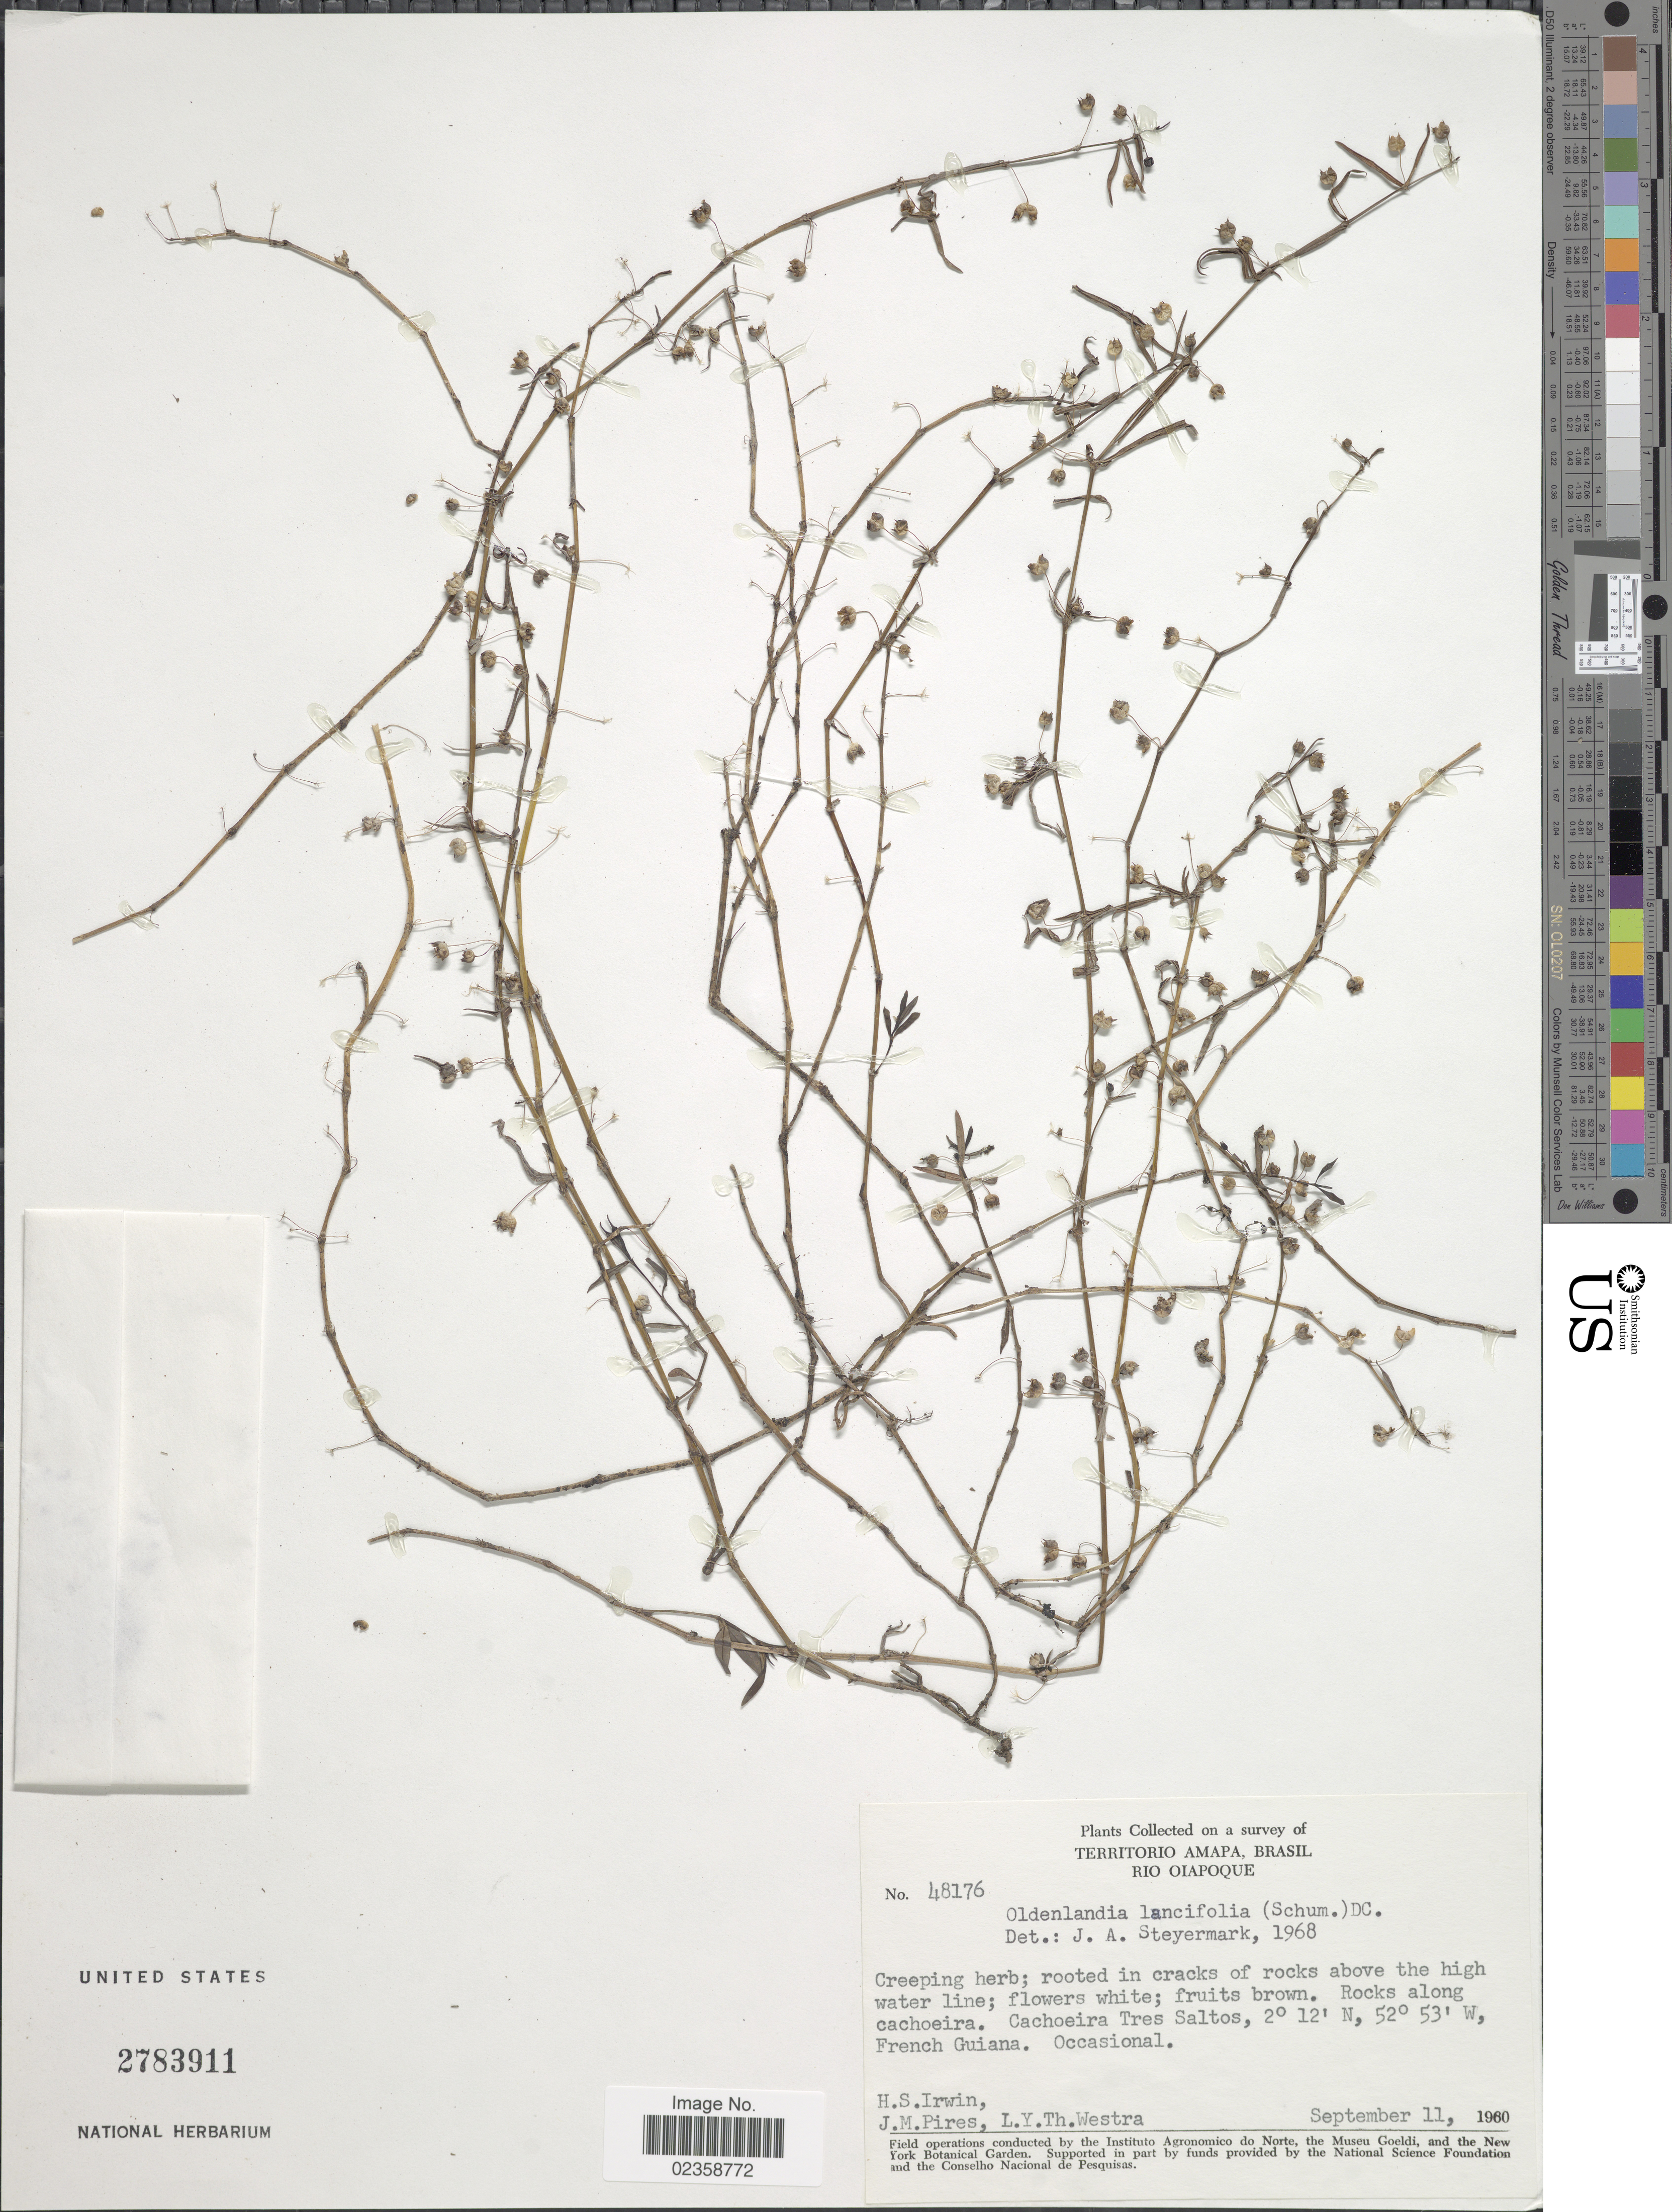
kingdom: Plantae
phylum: Tracheophyta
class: Magnoliopsida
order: Gentianales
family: Rubiaceae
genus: Oldenlandia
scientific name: Oldenlandia lancifolia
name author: (Schumach.) DC.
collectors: H. Irwin, J. M. Pires & L. Y. T. Westra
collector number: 48176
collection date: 1960-09-11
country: French Guiana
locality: Rocks along cachoeira. Cachoeira Tres Saltos, French Guiana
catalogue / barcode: US 2783911